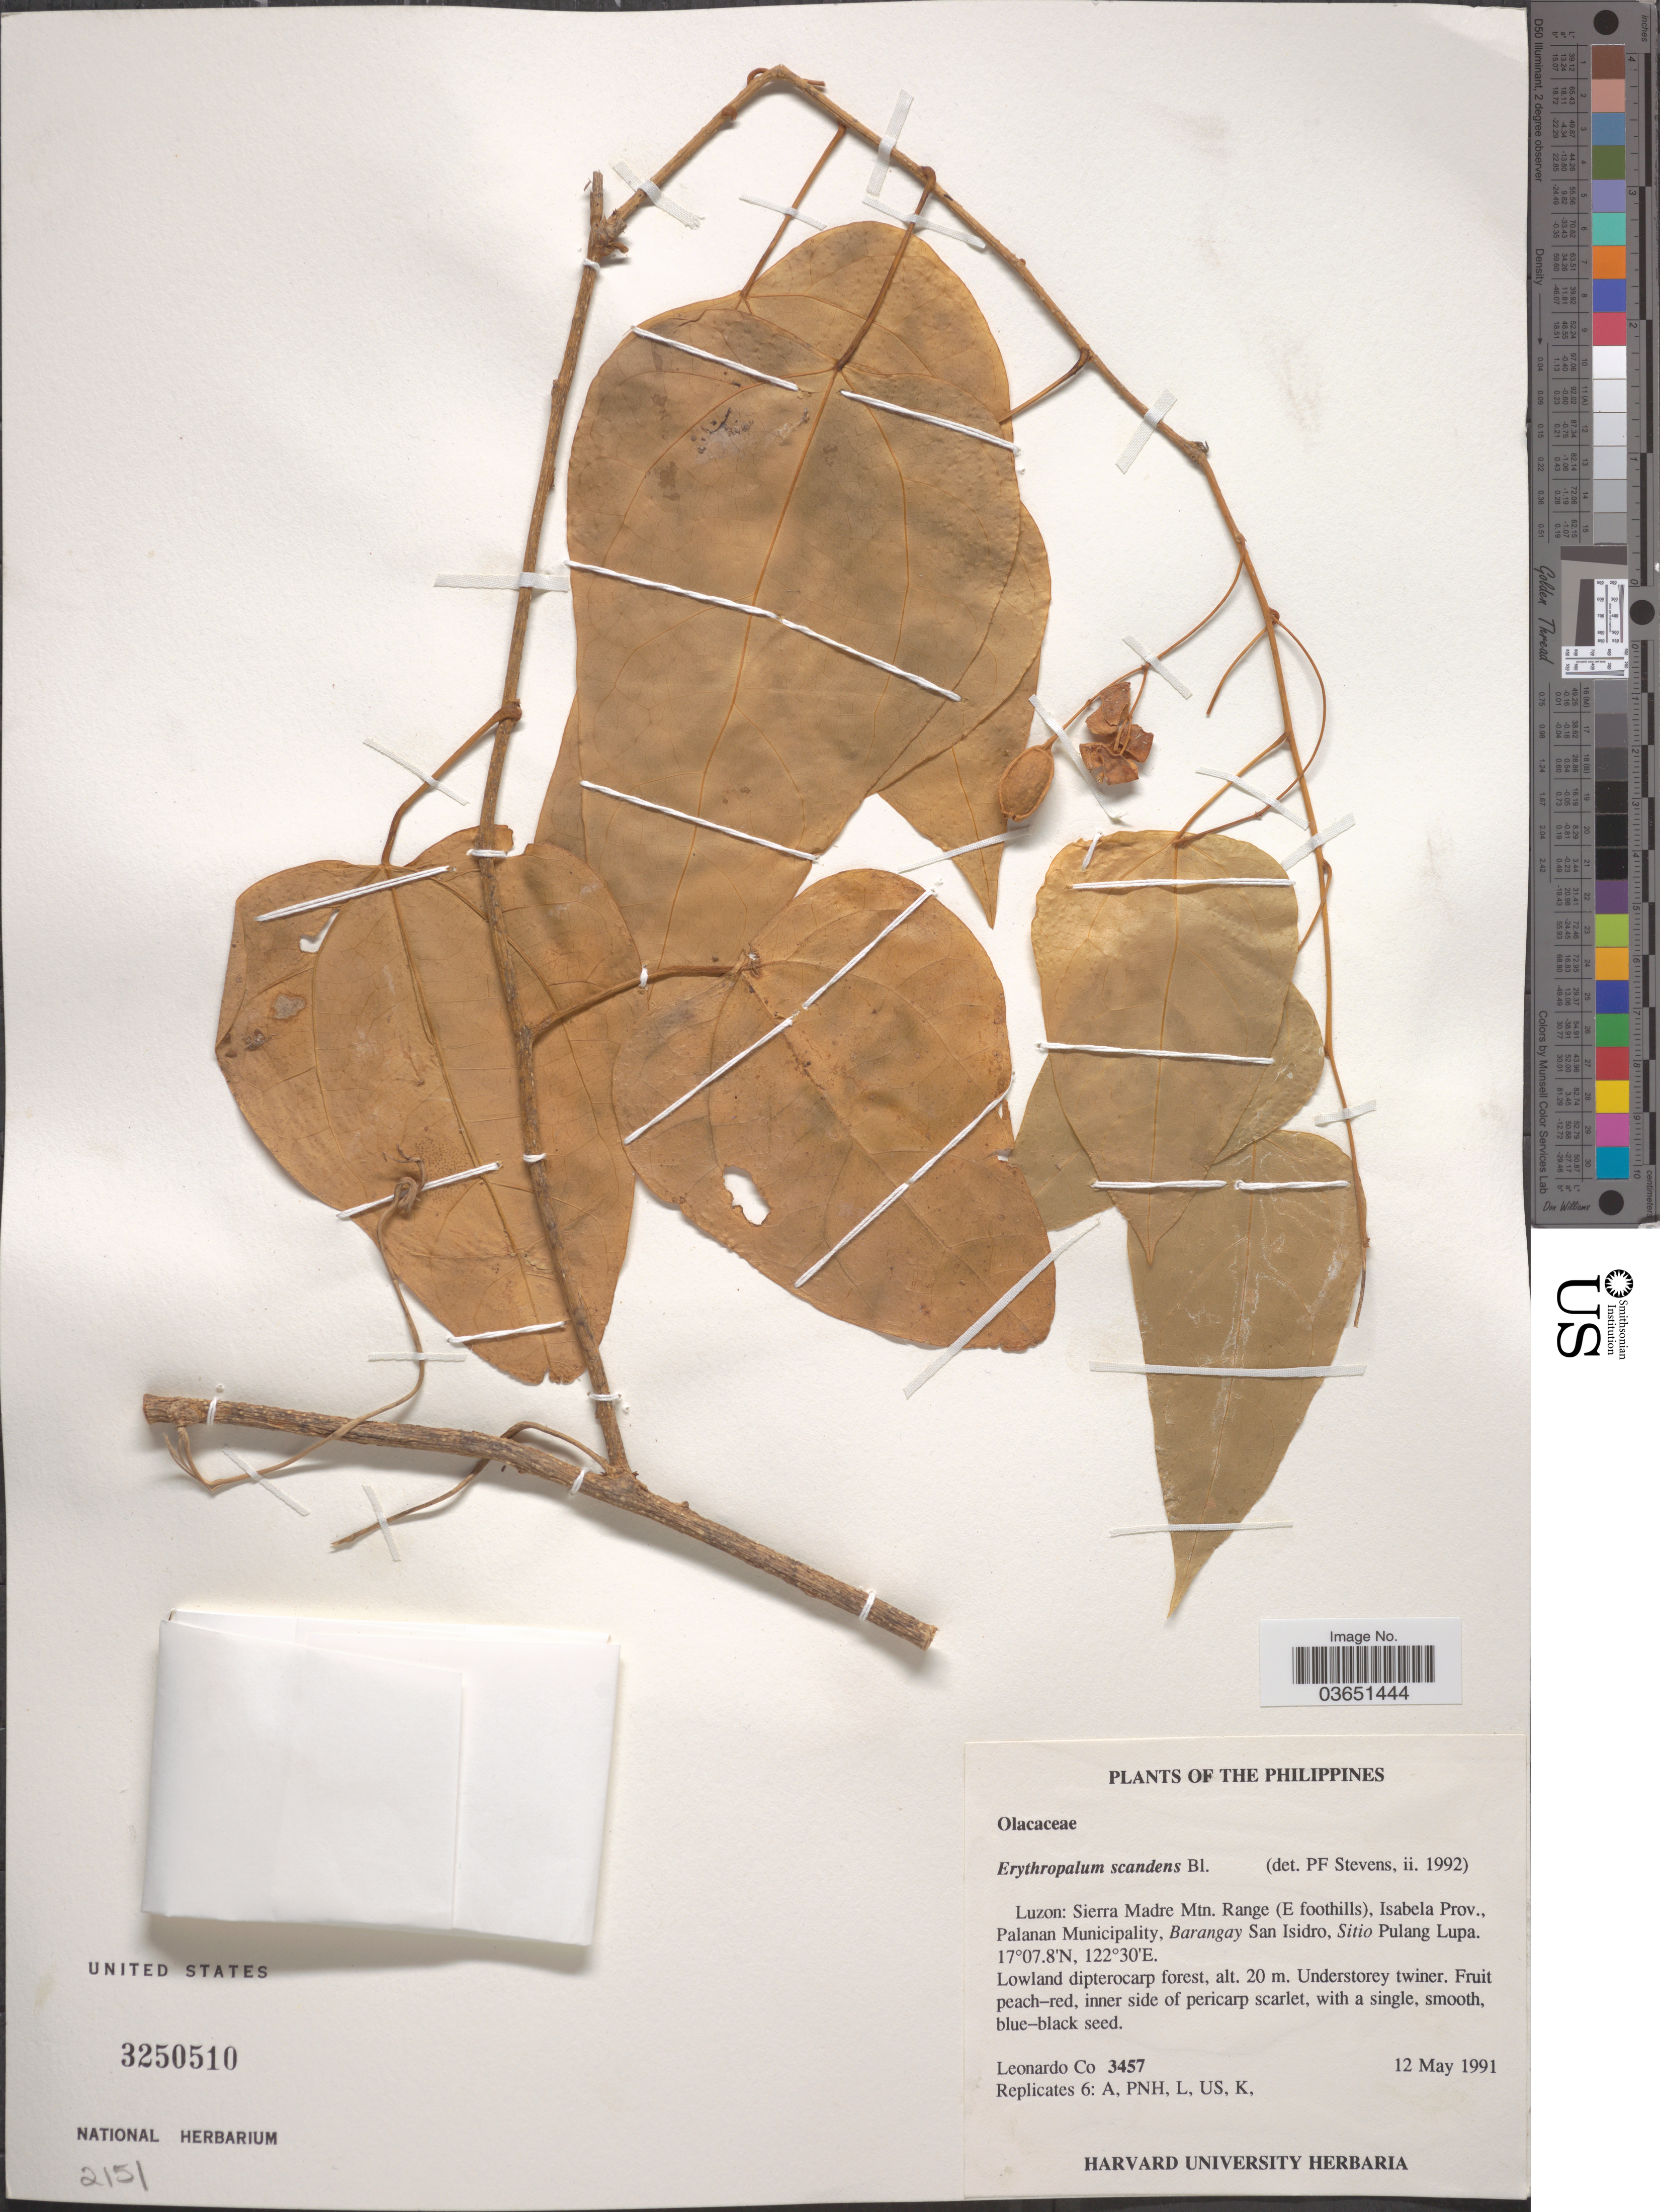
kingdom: Plantae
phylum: Tracheophyta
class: Magnoliopsida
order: Santalales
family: Erythropalaceae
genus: Erythropalum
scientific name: Erythropalum scandens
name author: Blume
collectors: L. Co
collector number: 3457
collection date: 1991-05-12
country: Philippines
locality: Sierra Madre Mtn. Range (E foothills), Isabela Prov., Palanan Municipality, Barangay San Isidro, Sitio Pulang Lupa.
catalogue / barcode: US 3250510